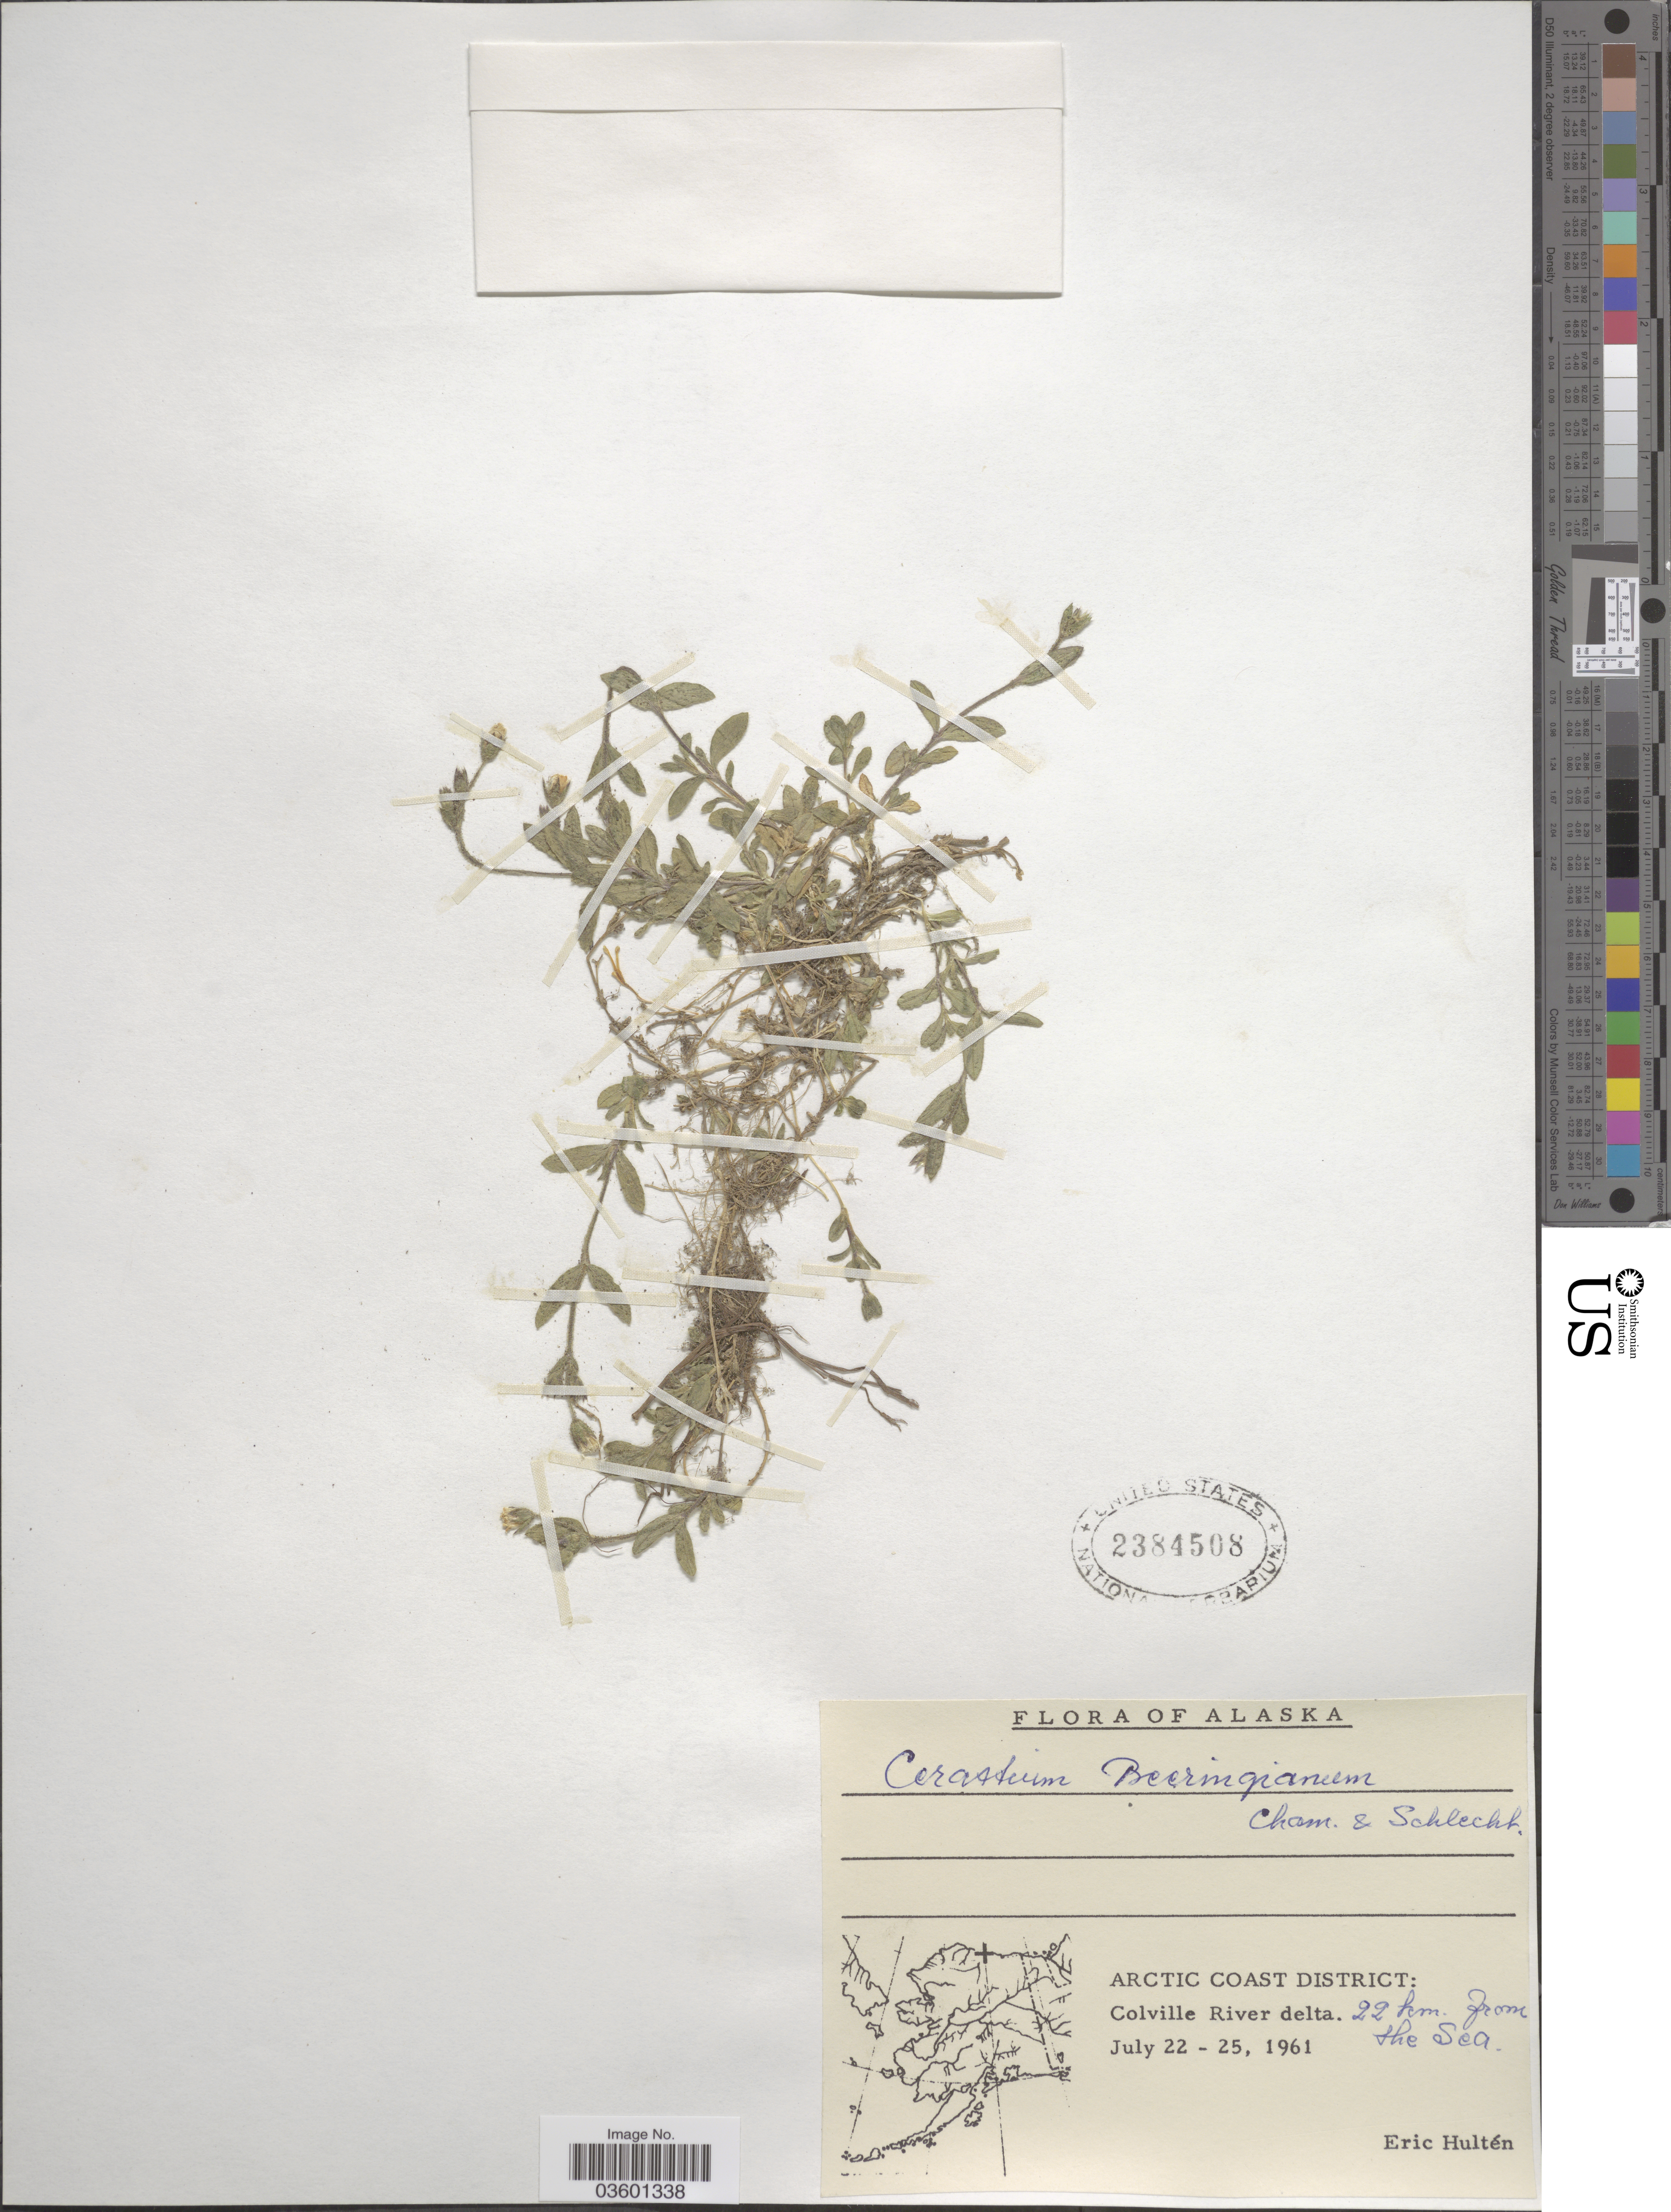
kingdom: Plantae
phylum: Tracheophyta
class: Magnoliopsida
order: Caryophyllales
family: Caryophyllaceae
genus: Cerastium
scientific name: Cerastium beeringianum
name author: Cham. & Schltdl.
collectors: E. G. Hultén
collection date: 1961-07-22/1961-07-25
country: United States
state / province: Alaska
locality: Arctic Coast District: Colville River delta. 22 km. from the Sea.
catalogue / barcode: US 2384508